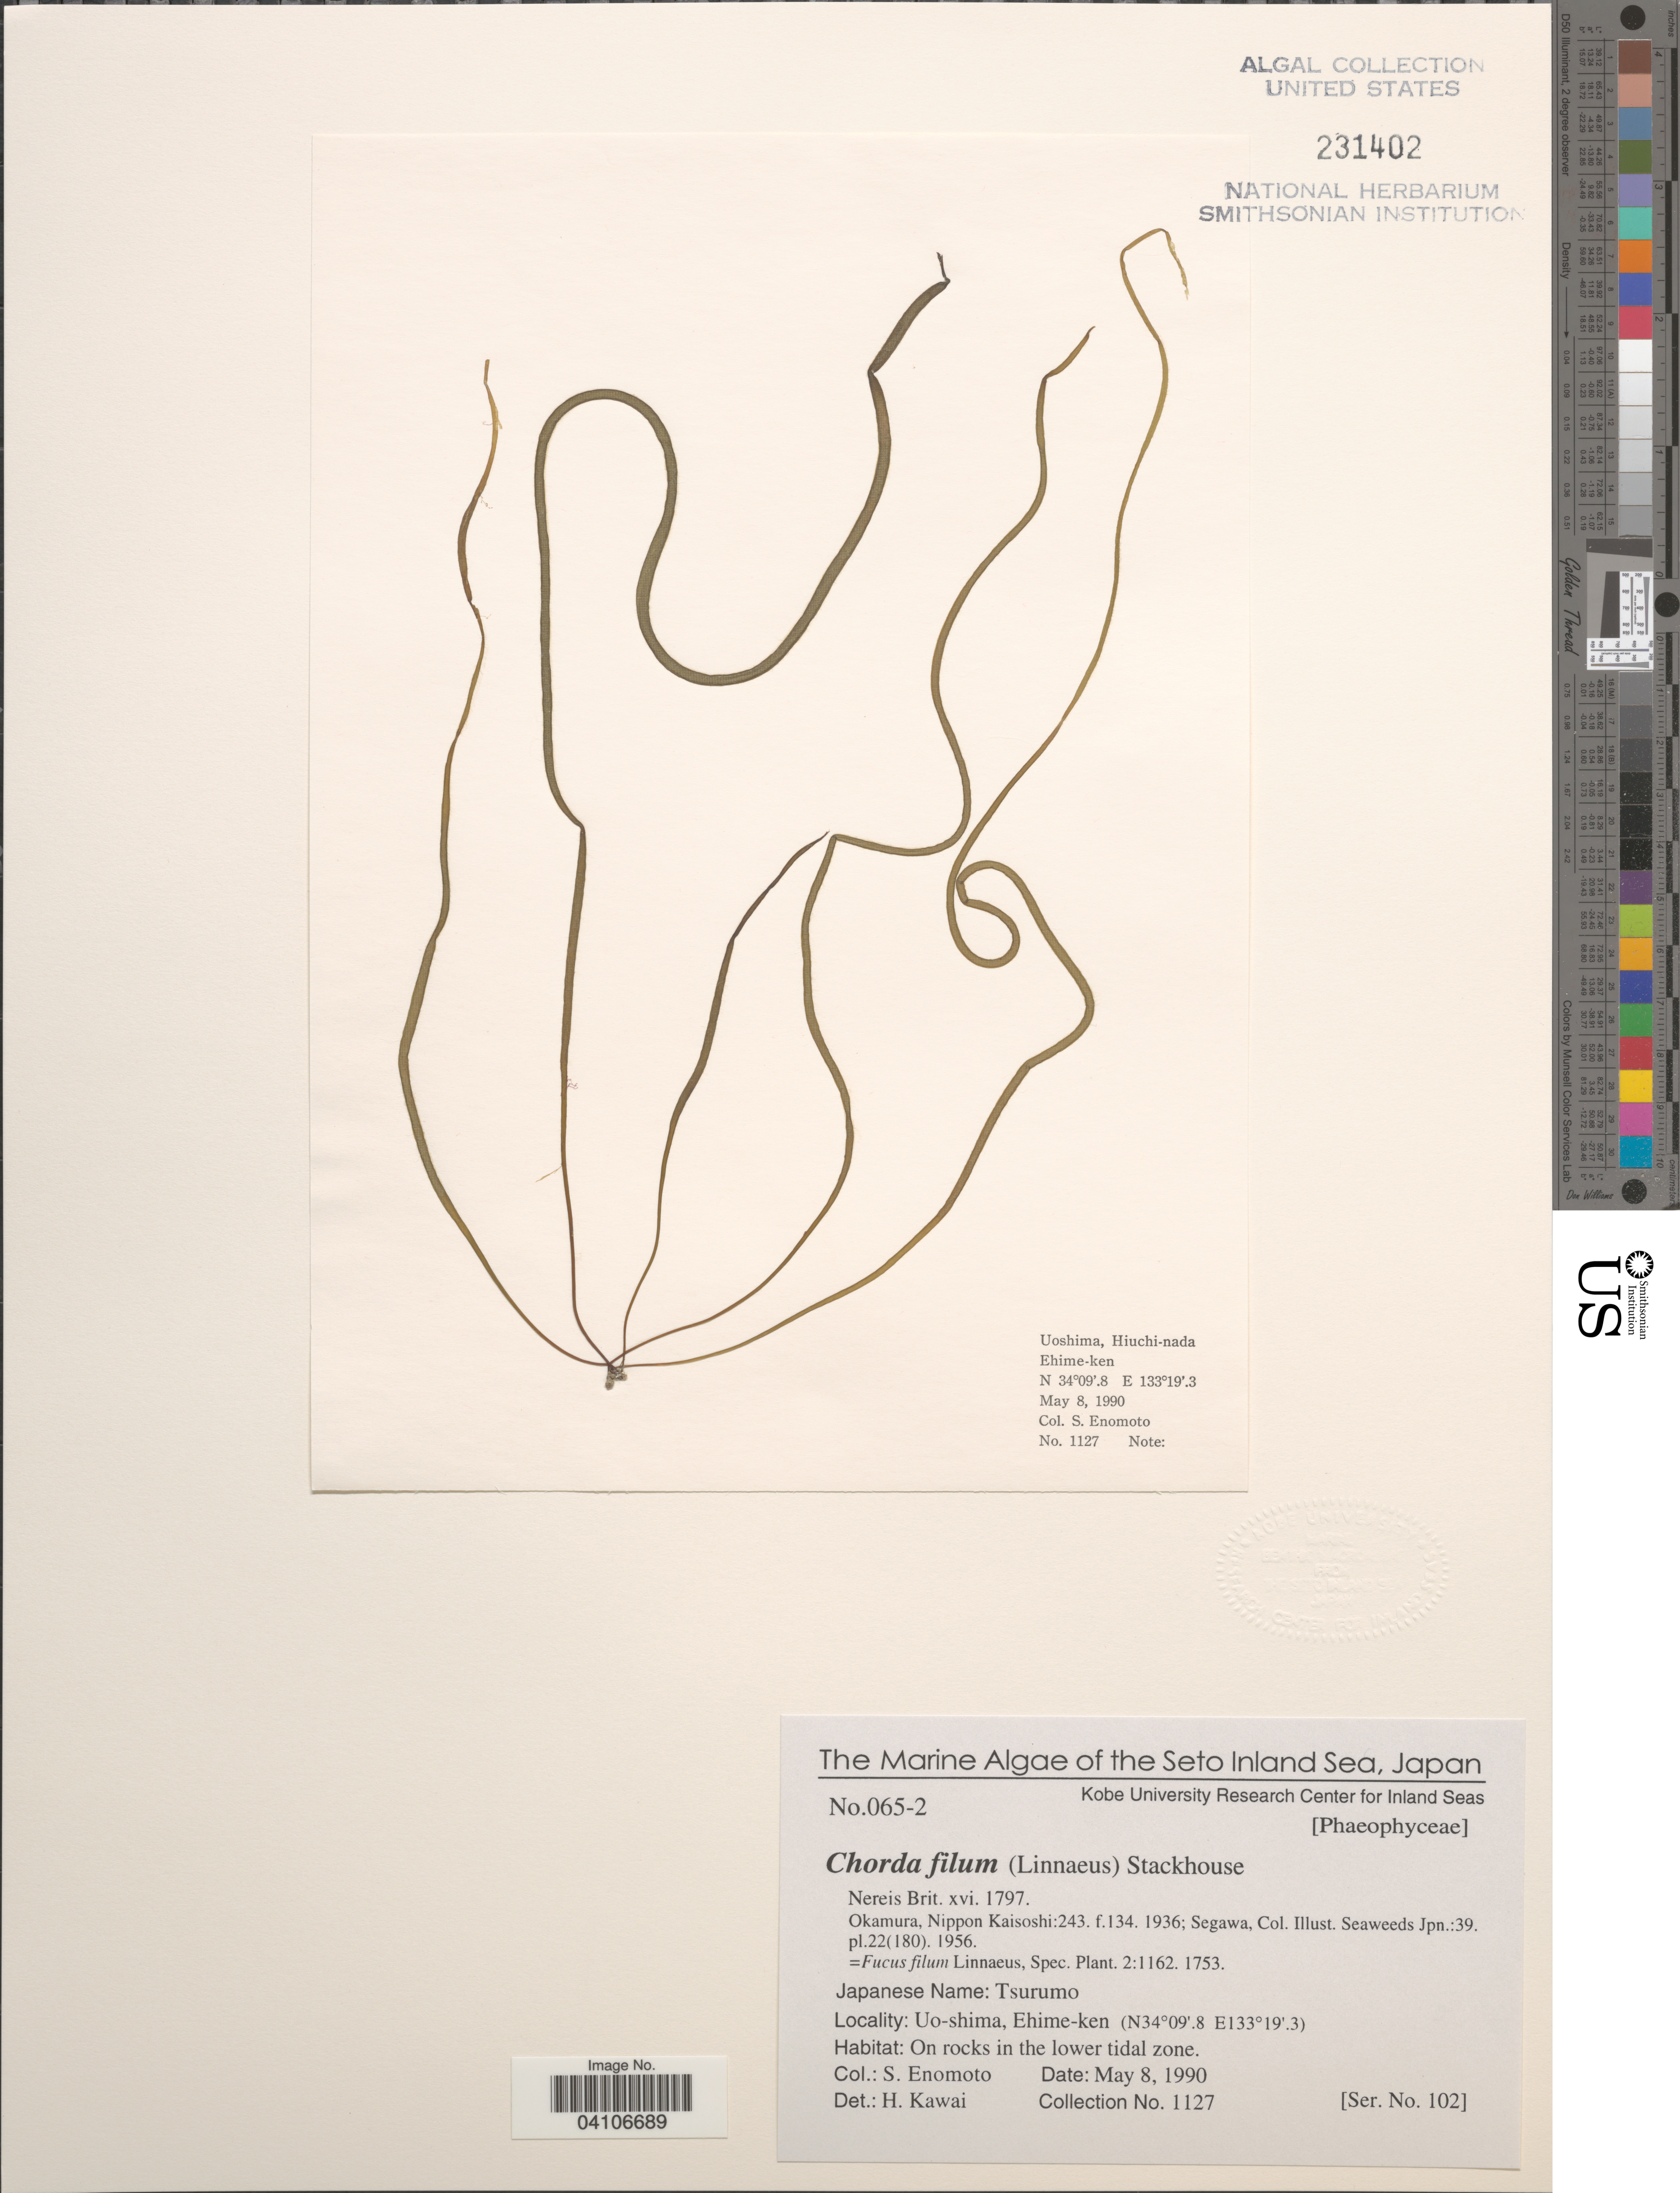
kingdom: Chromista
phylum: Ochrophyta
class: Phaeophyceae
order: Laminariales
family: Chordaceae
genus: Chorda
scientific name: Chorda filum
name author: (L.) Stackh.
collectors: S. Enomoto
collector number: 1127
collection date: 1990-05-08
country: Japan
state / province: Ehime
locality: The Seto Inland Sea. Uo-shima, Ehime-ken.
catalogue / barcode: US 231402